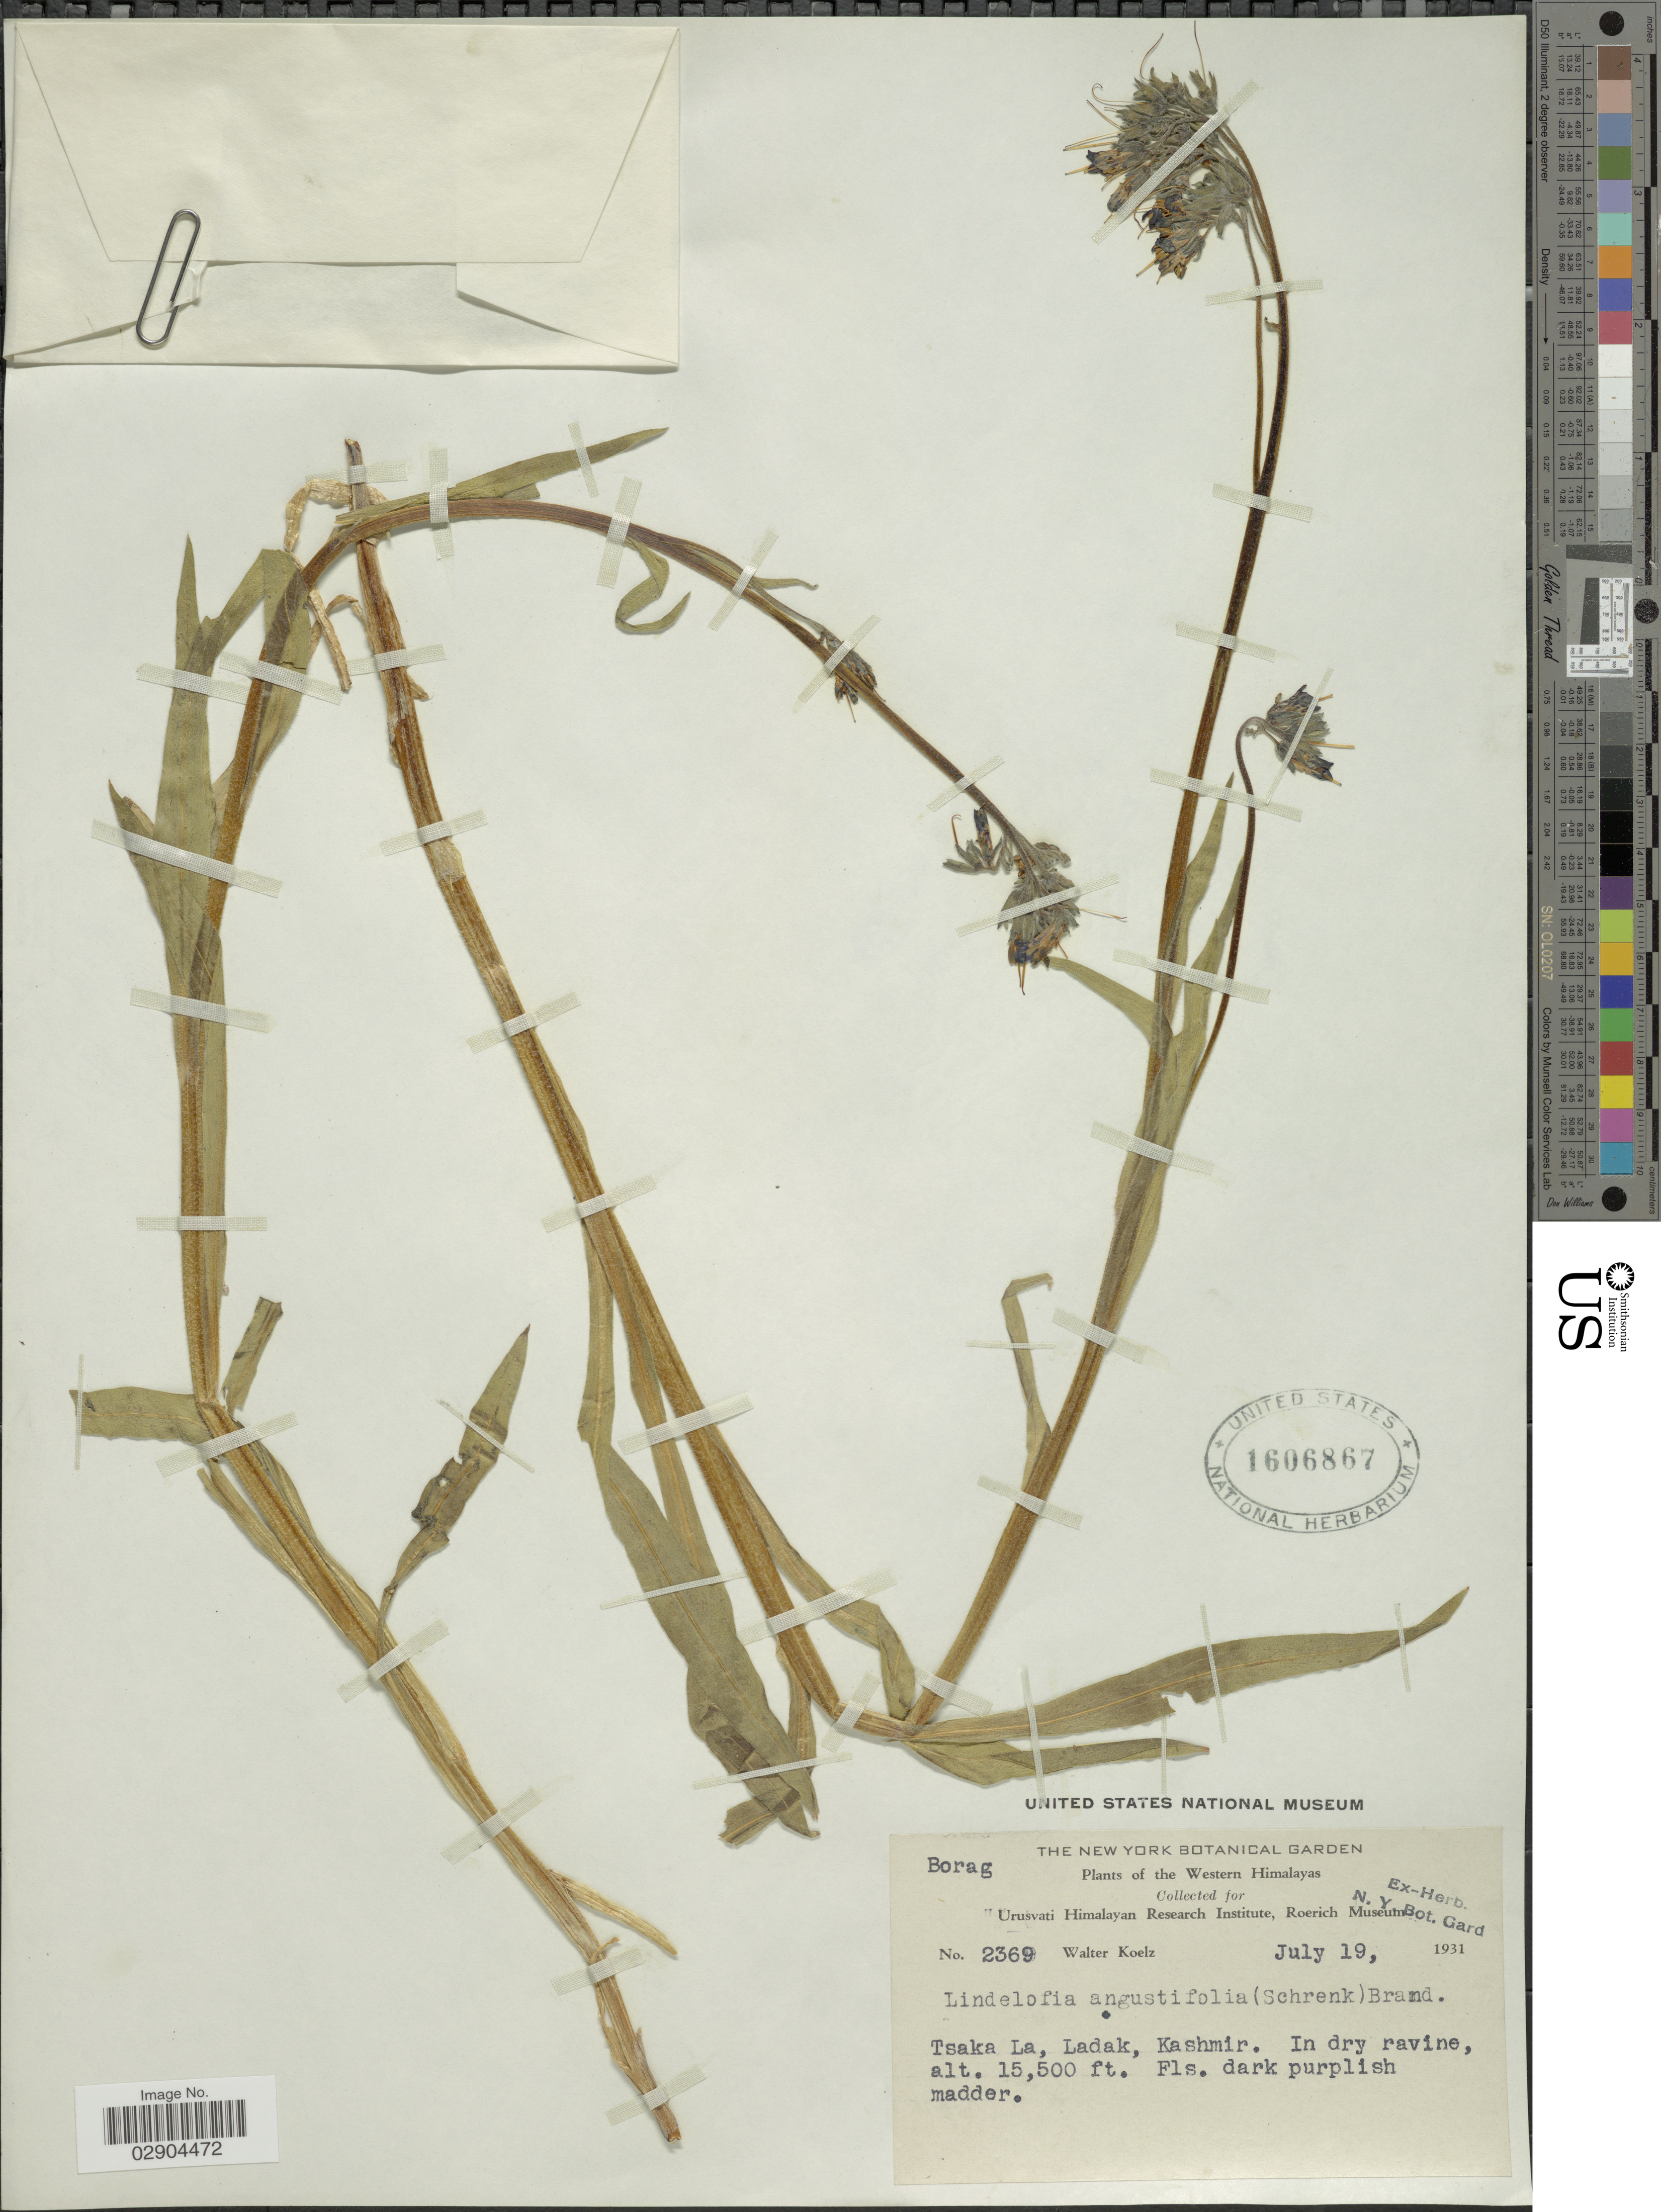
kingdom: Plantae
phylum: Tracheophyta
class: Magnoliopsida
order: Boraginales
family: Boraginaceae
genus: Lindelofia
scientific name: Lindelofia stylosa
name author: (Kar. & Kir.) Brand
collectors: W. N. Koelz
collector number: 2369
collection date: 1931-07-19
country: India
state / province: Ladakh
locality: Western Himalayas. Tsaka La, Ladak, Kashmir.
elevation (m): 4724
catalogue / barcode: US 1606867